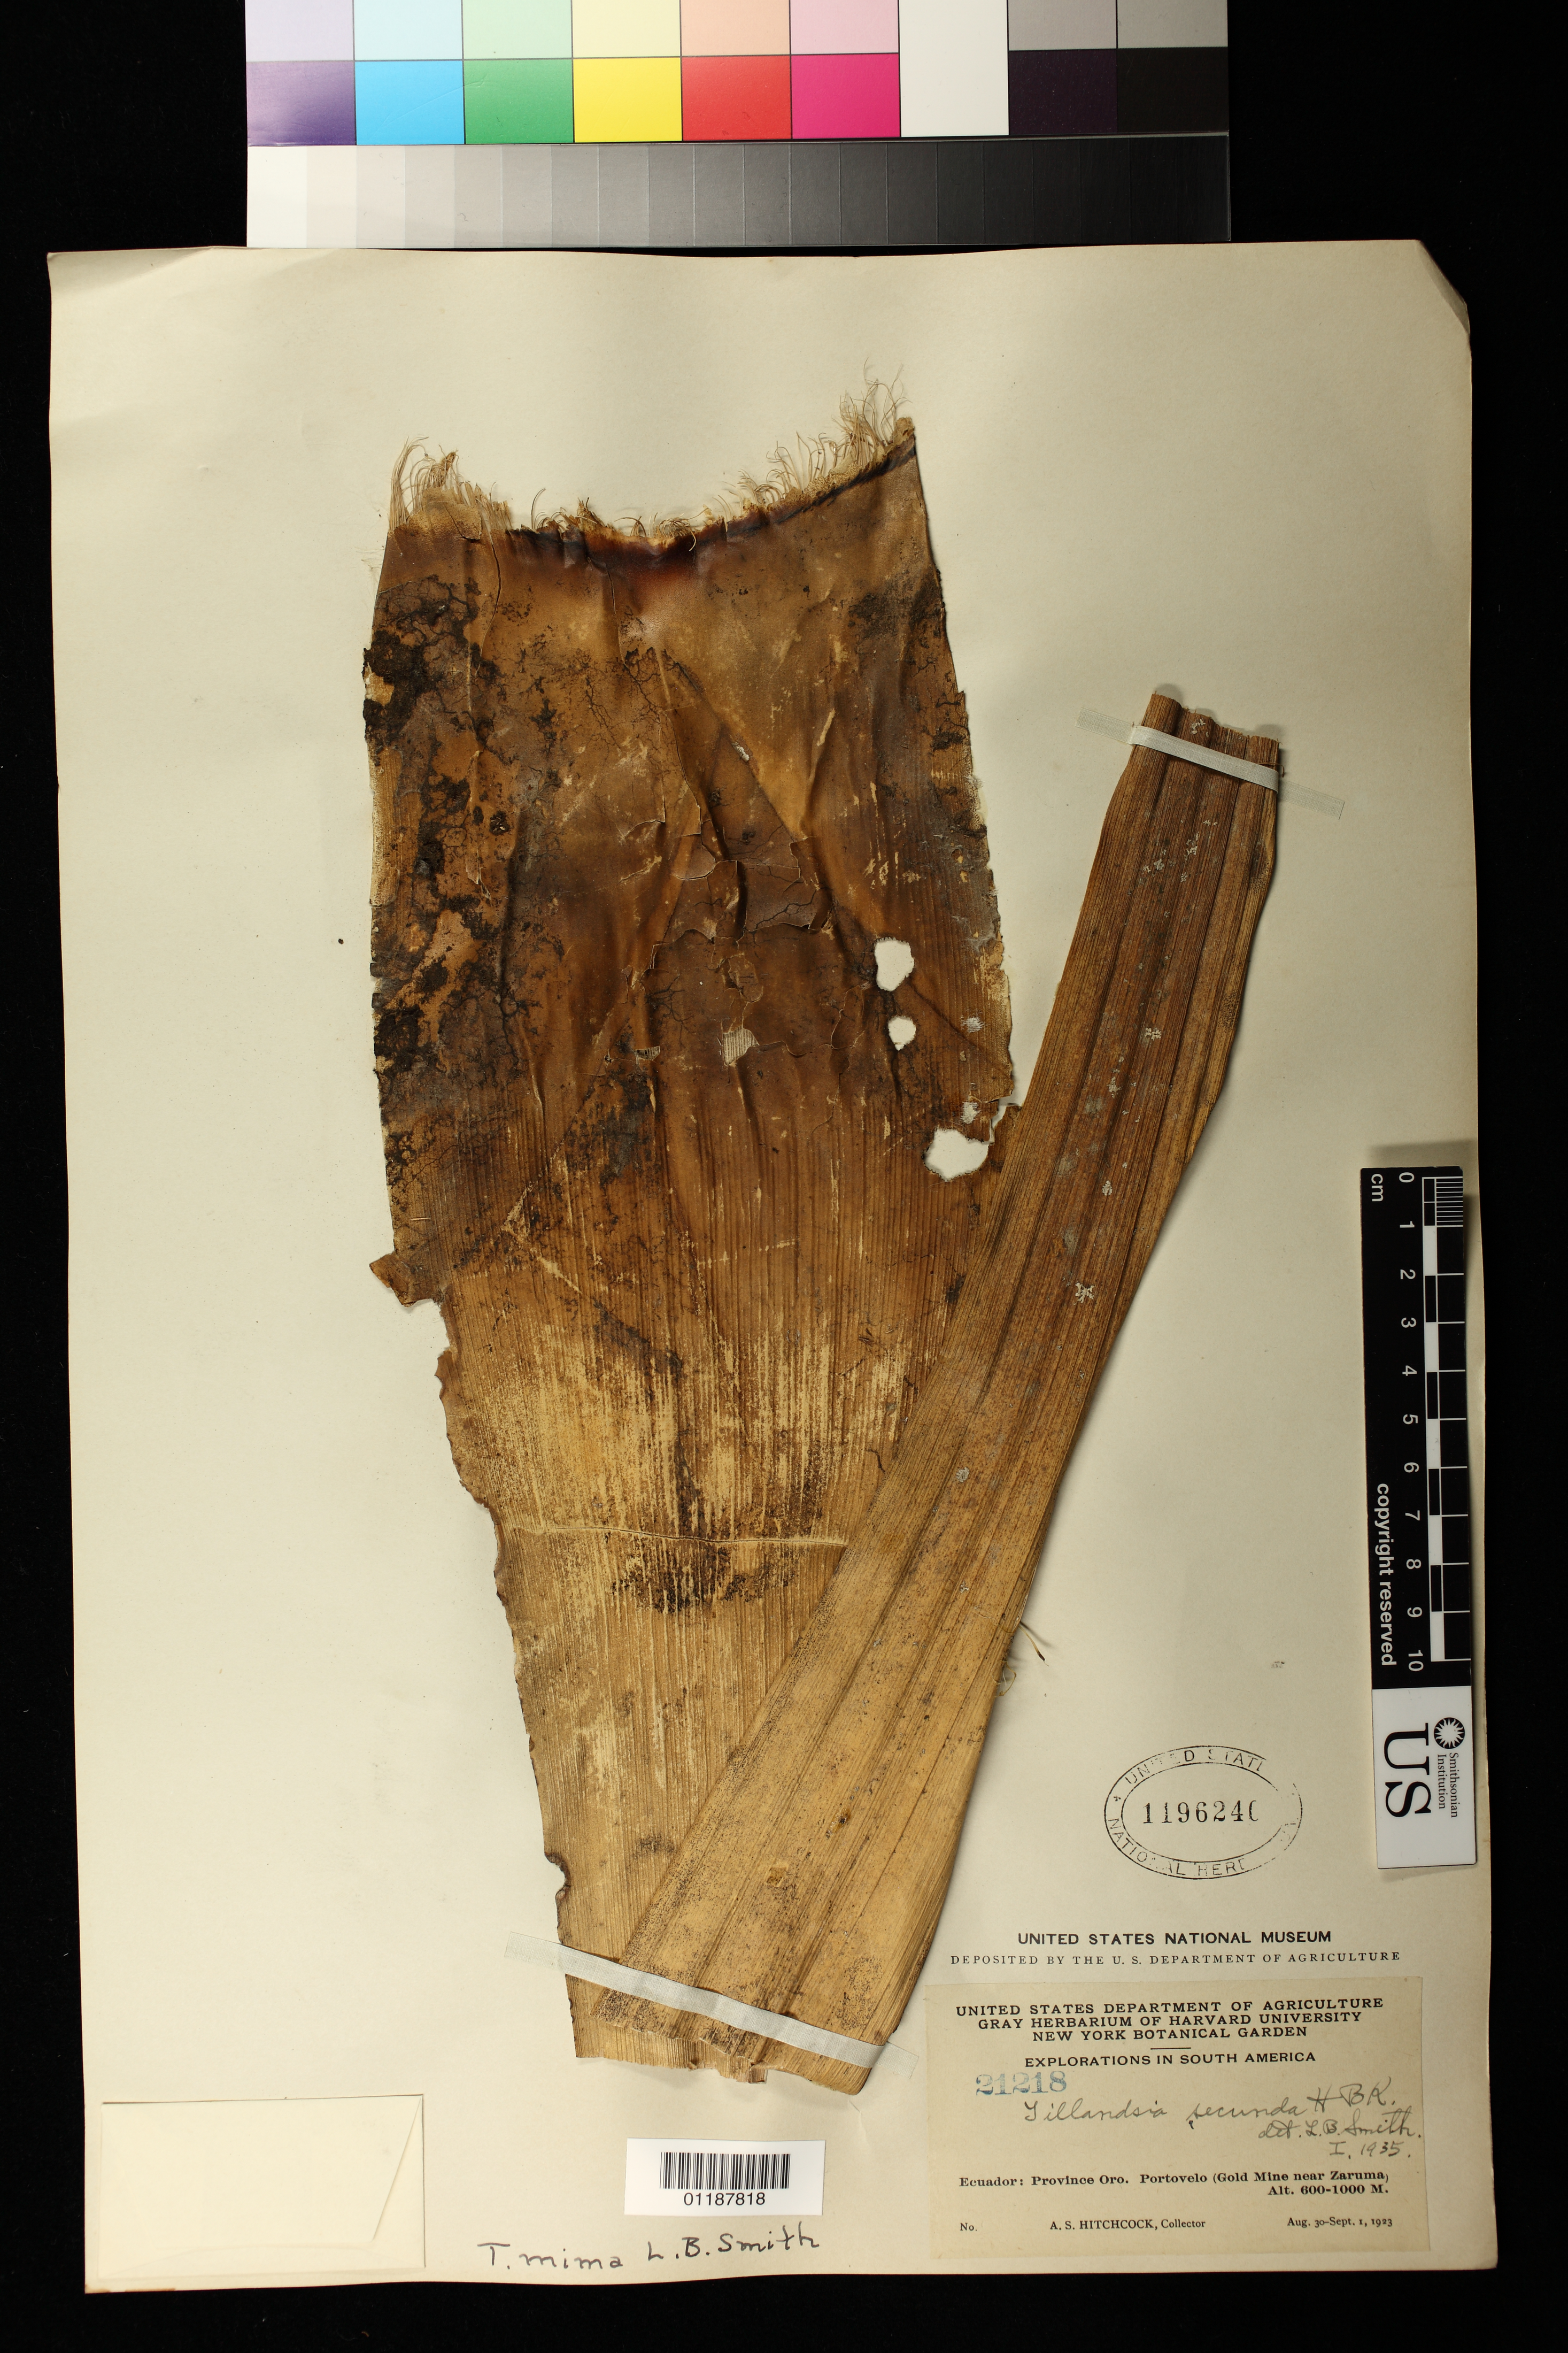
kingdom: Plantae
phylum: Tracheophyta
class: Liliopsida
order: Poales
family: Bromeliaceae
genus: Tillandsia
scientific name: Tillandsia mima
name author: L.B. Sm.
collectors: A. S. Hitchcock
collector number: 21218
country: Ecuador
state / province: Orellana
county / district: Portovelo, Gold Mine near Zaruma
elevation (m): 600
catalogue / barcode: US 1196240